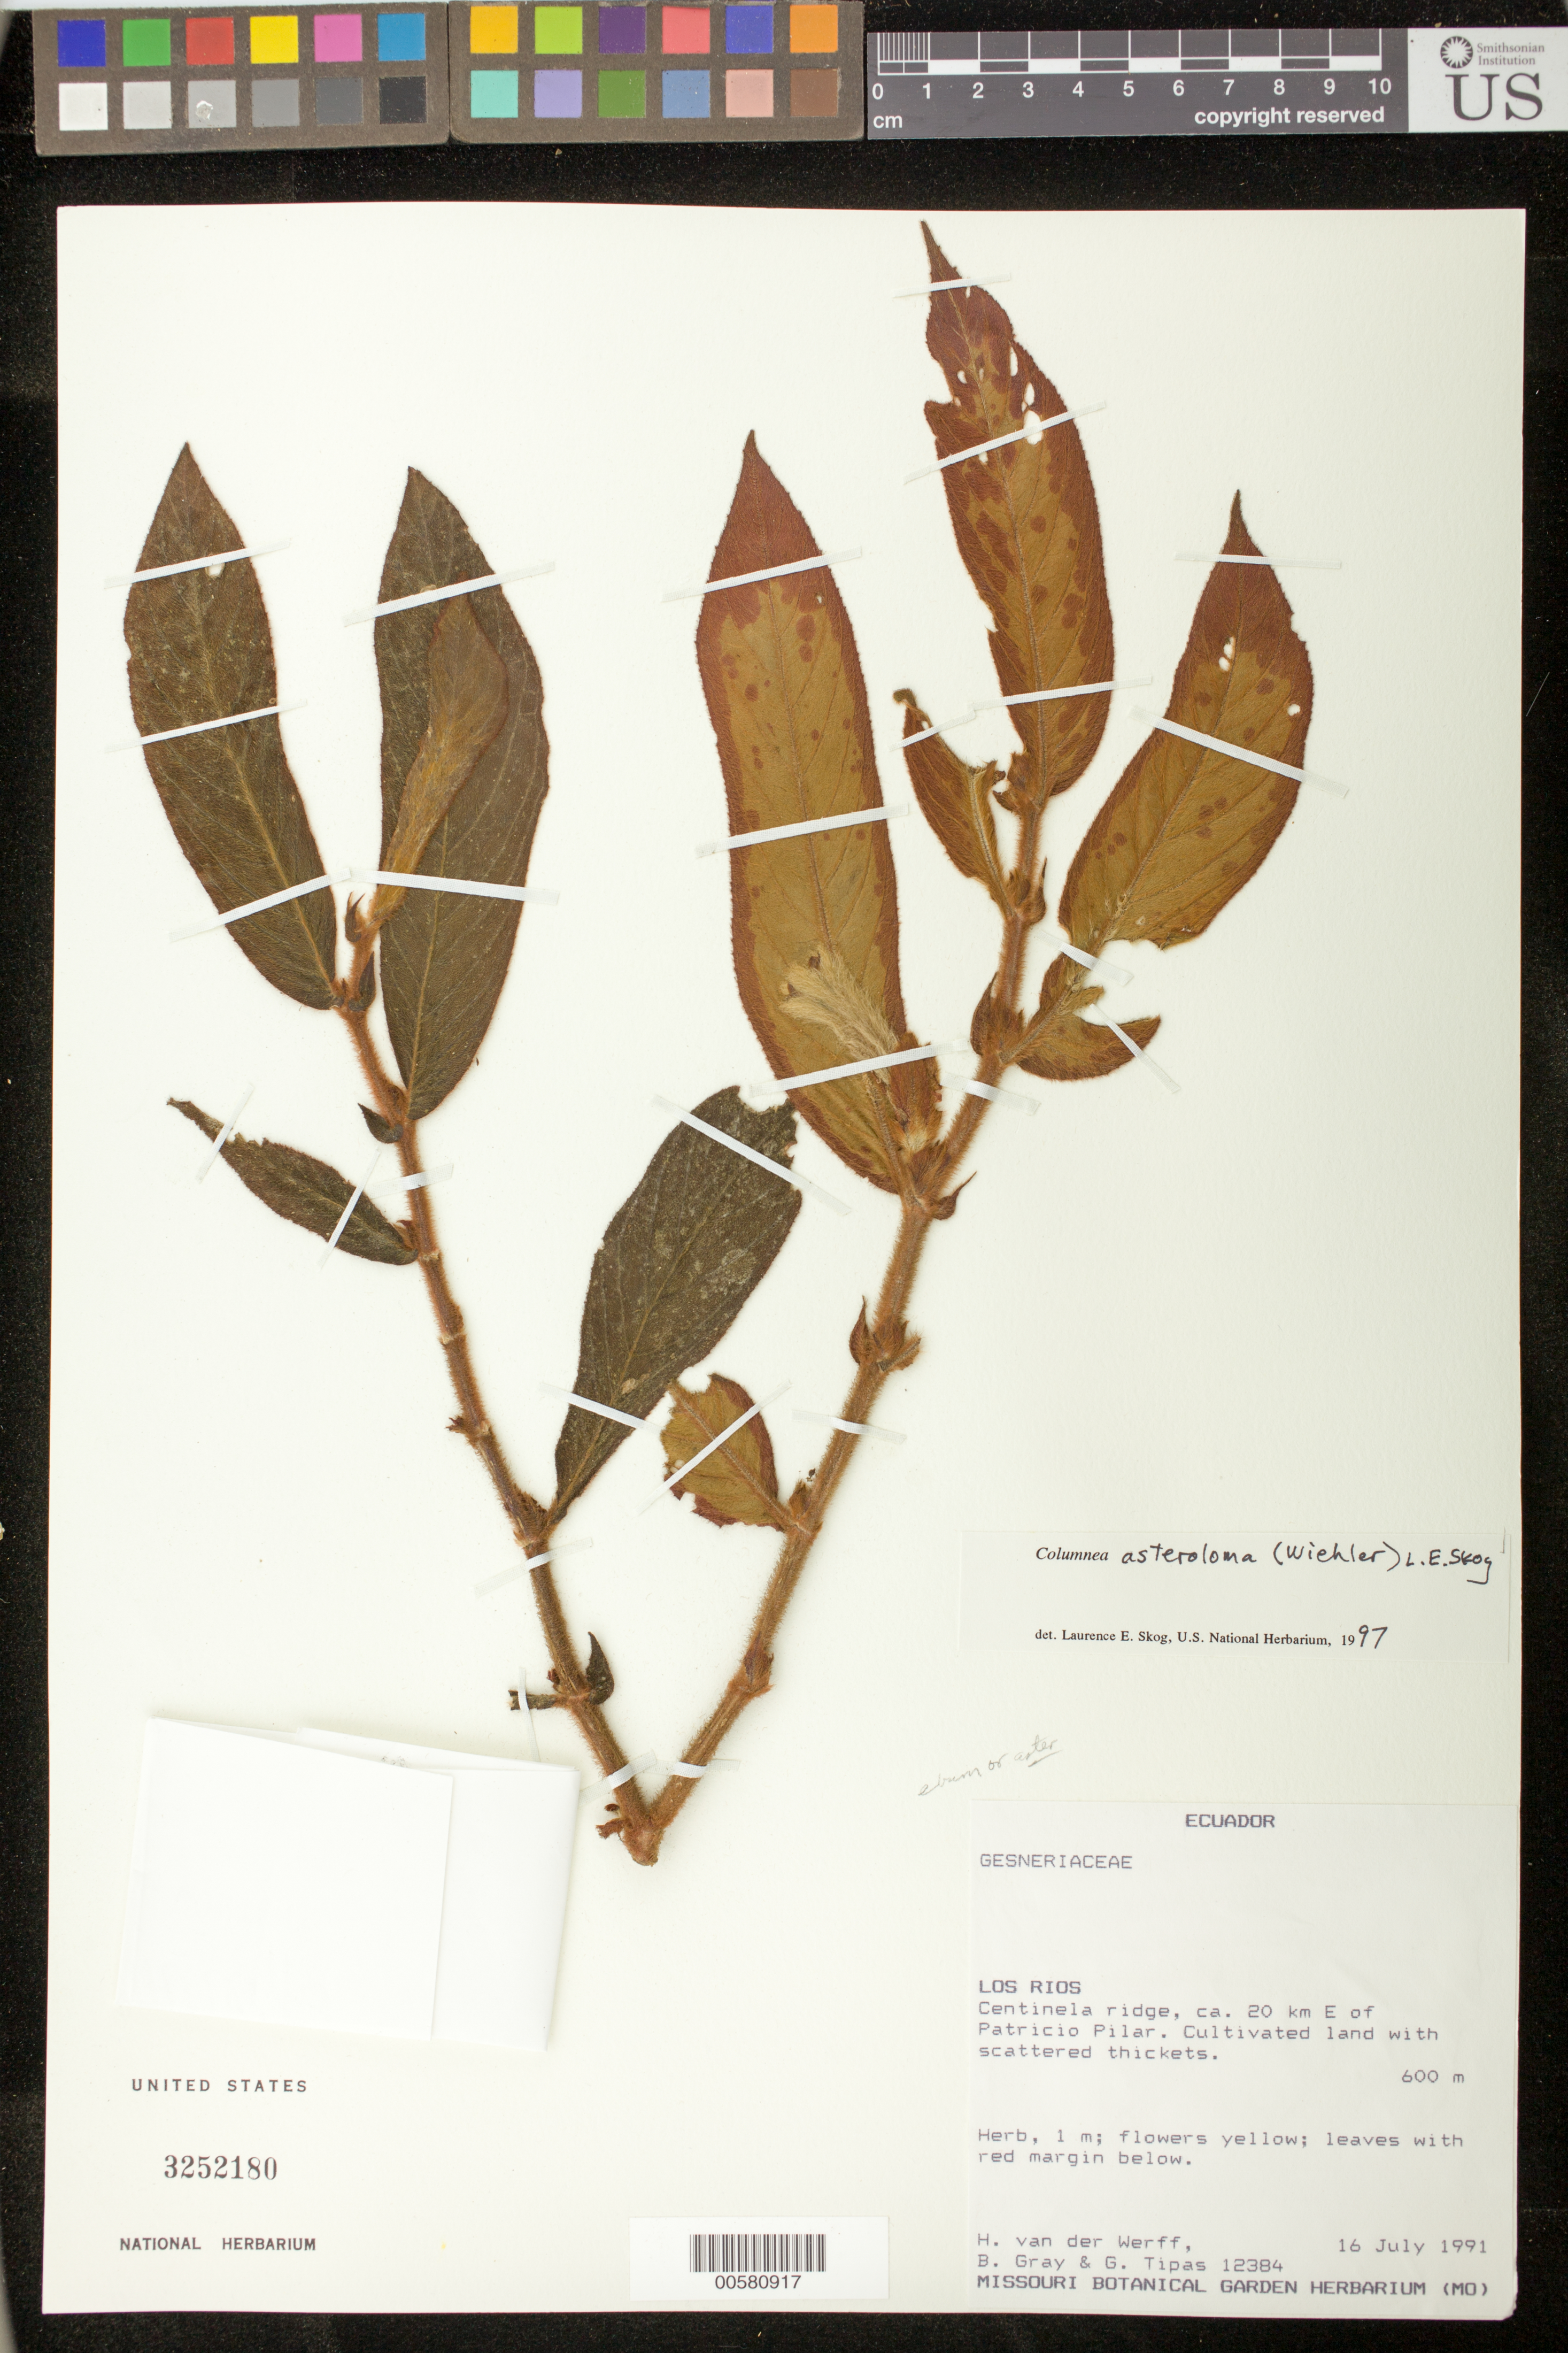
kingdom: Plantae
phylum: Tracheophyta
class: Magnoliopsida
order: Lamiales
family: Gesneriaceae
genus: Columnea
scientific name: Columnea asteroloma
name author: (Wiehler) L.E. Skog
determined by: Skog, Laurence E.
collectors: H. van der Werff, B. Gray & G. Tipas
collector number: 12384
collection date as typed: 16 Jul 1991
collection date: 1991-07-16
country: Ecuador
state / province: Los Ríos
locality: Centinela Ridge, ca. 20 km E of Patricio Pilar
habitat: Cultivated land with scattered thickets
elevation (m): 600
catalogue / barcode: US 3252180